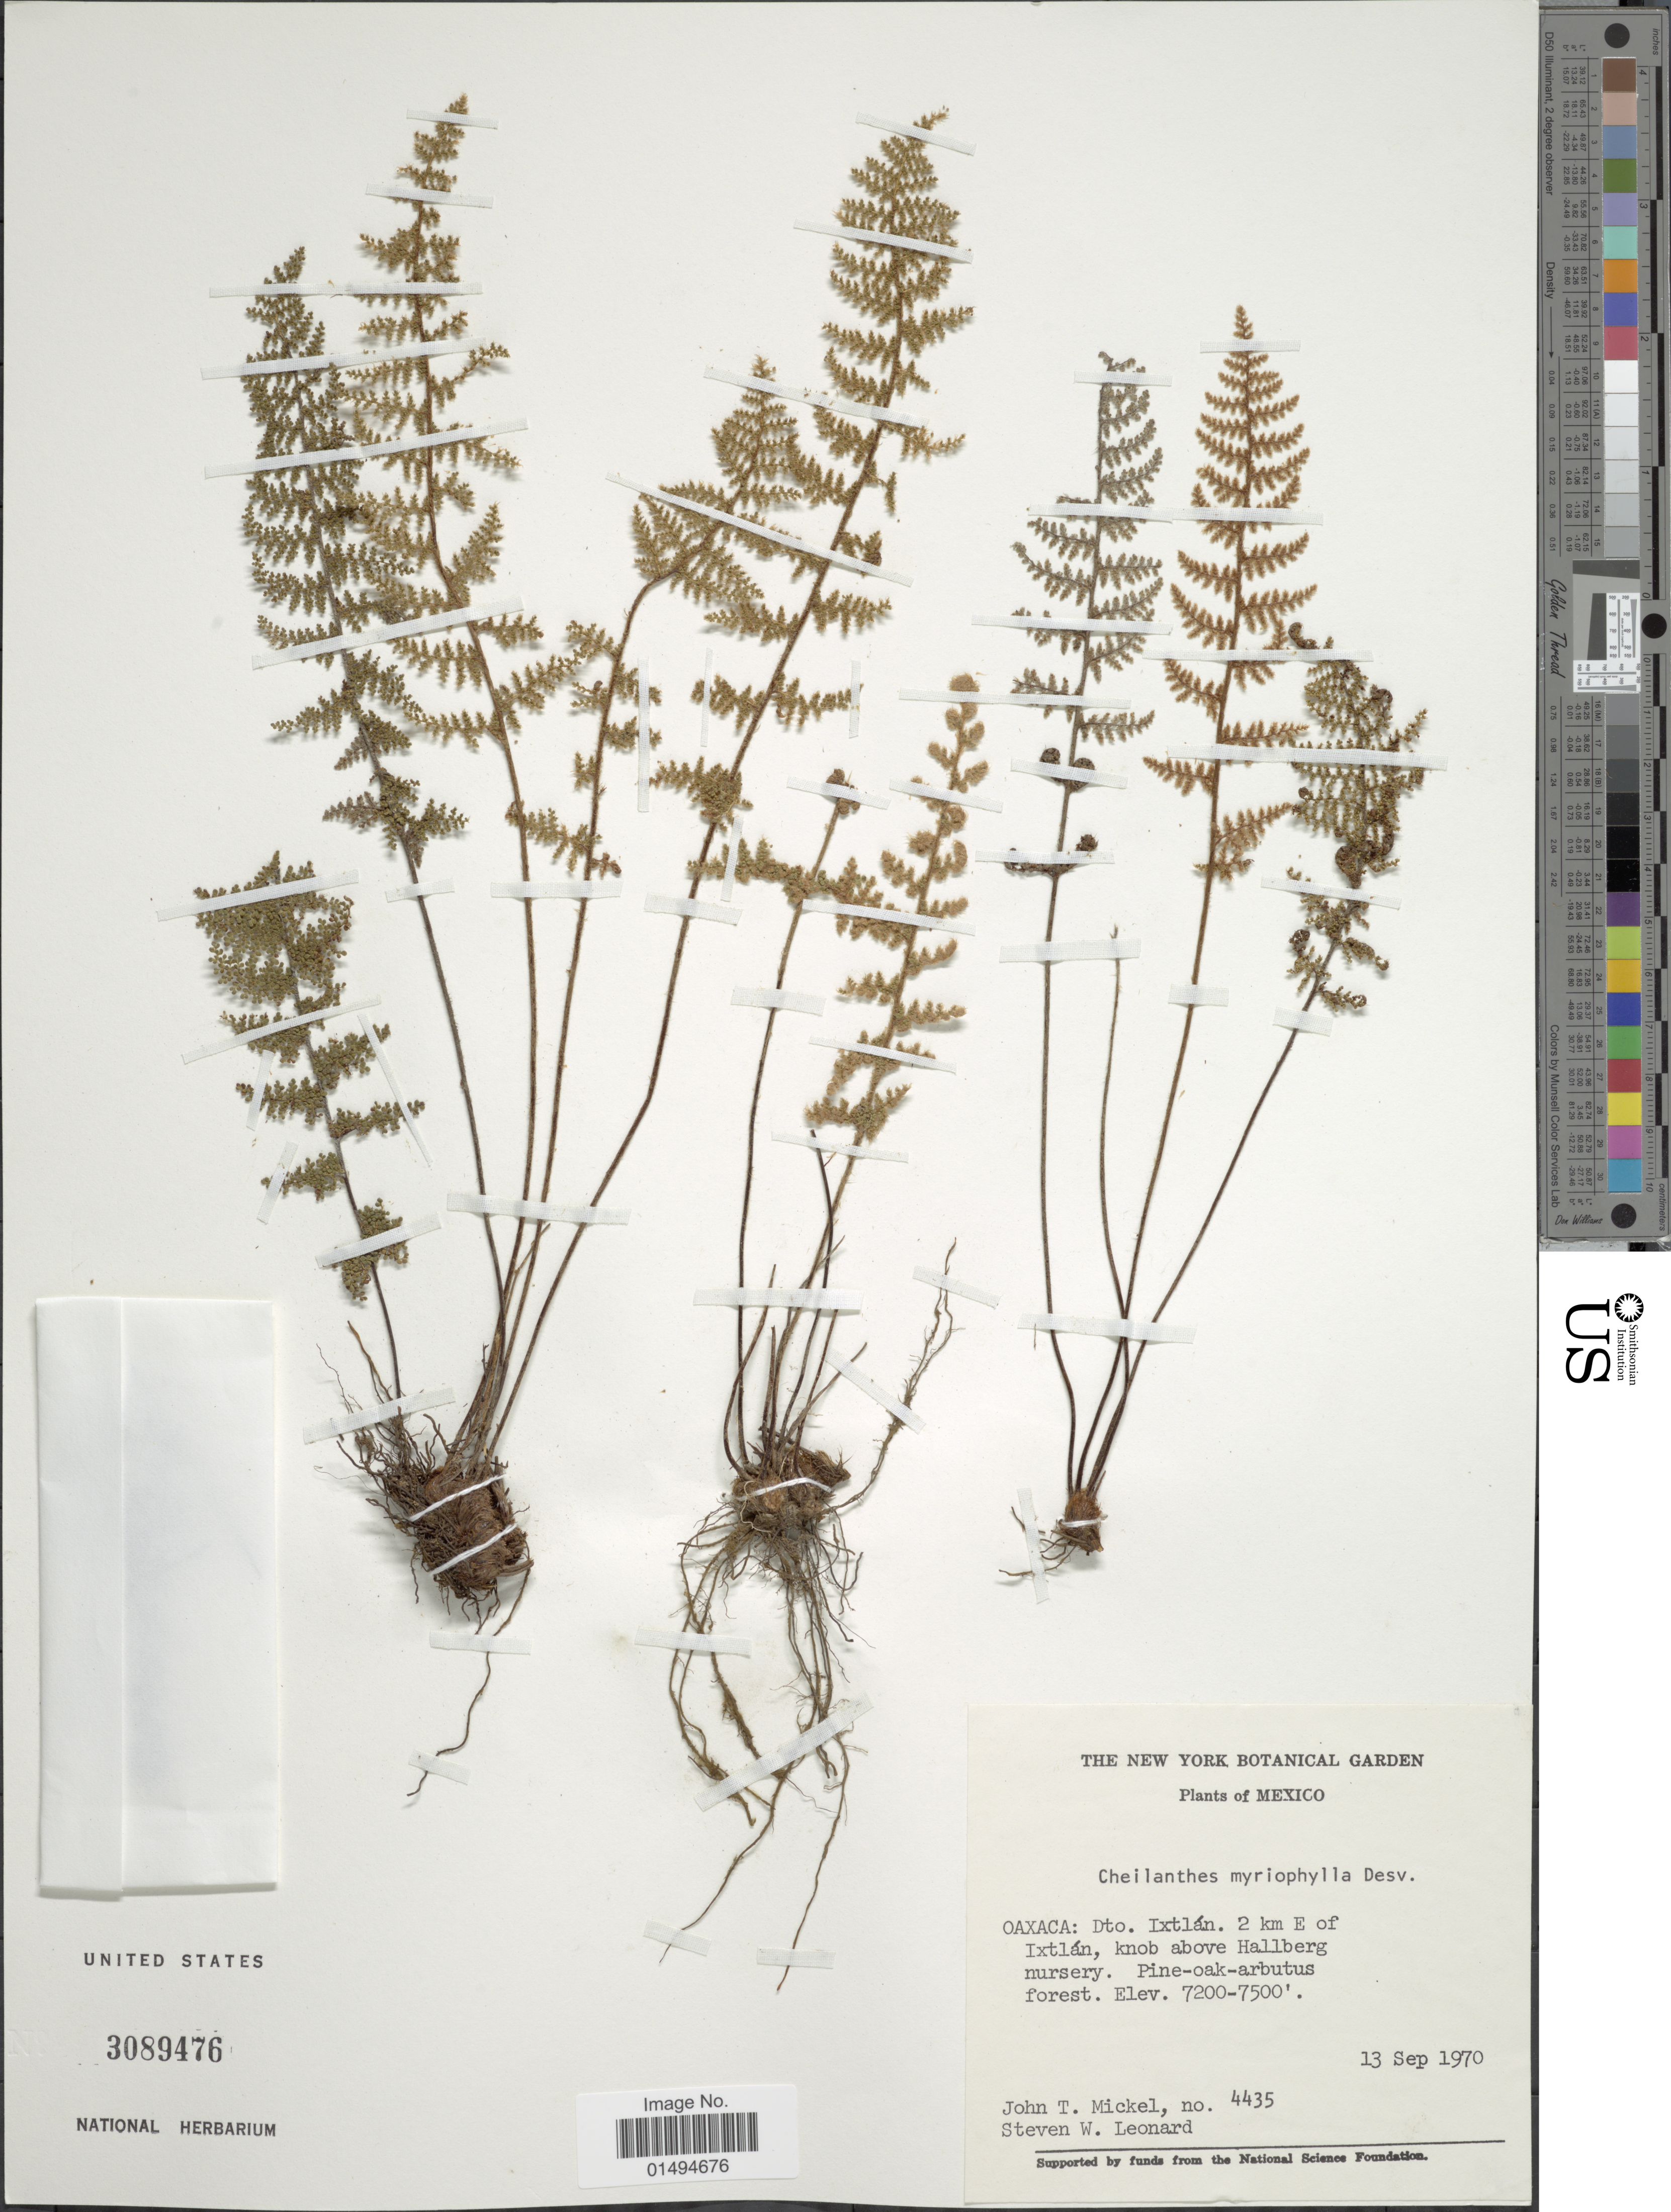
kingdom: Plantae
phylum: Tracheophyta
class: Polypodiopsida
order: Polypodiales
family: Pteridaceae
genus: Myriopteris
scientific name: Myriopteris myriophylla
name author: (Desv.) J. Sm.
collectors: J. T. Mickel & S. W. Leonard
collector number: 4435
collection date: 1970-09-13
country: Mexico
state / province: Oaxaca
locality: Dto. Ixtlan. 2 km E of Ixtlan, knob above Hallberg nursery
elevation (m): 2195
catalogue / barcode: US 3089476